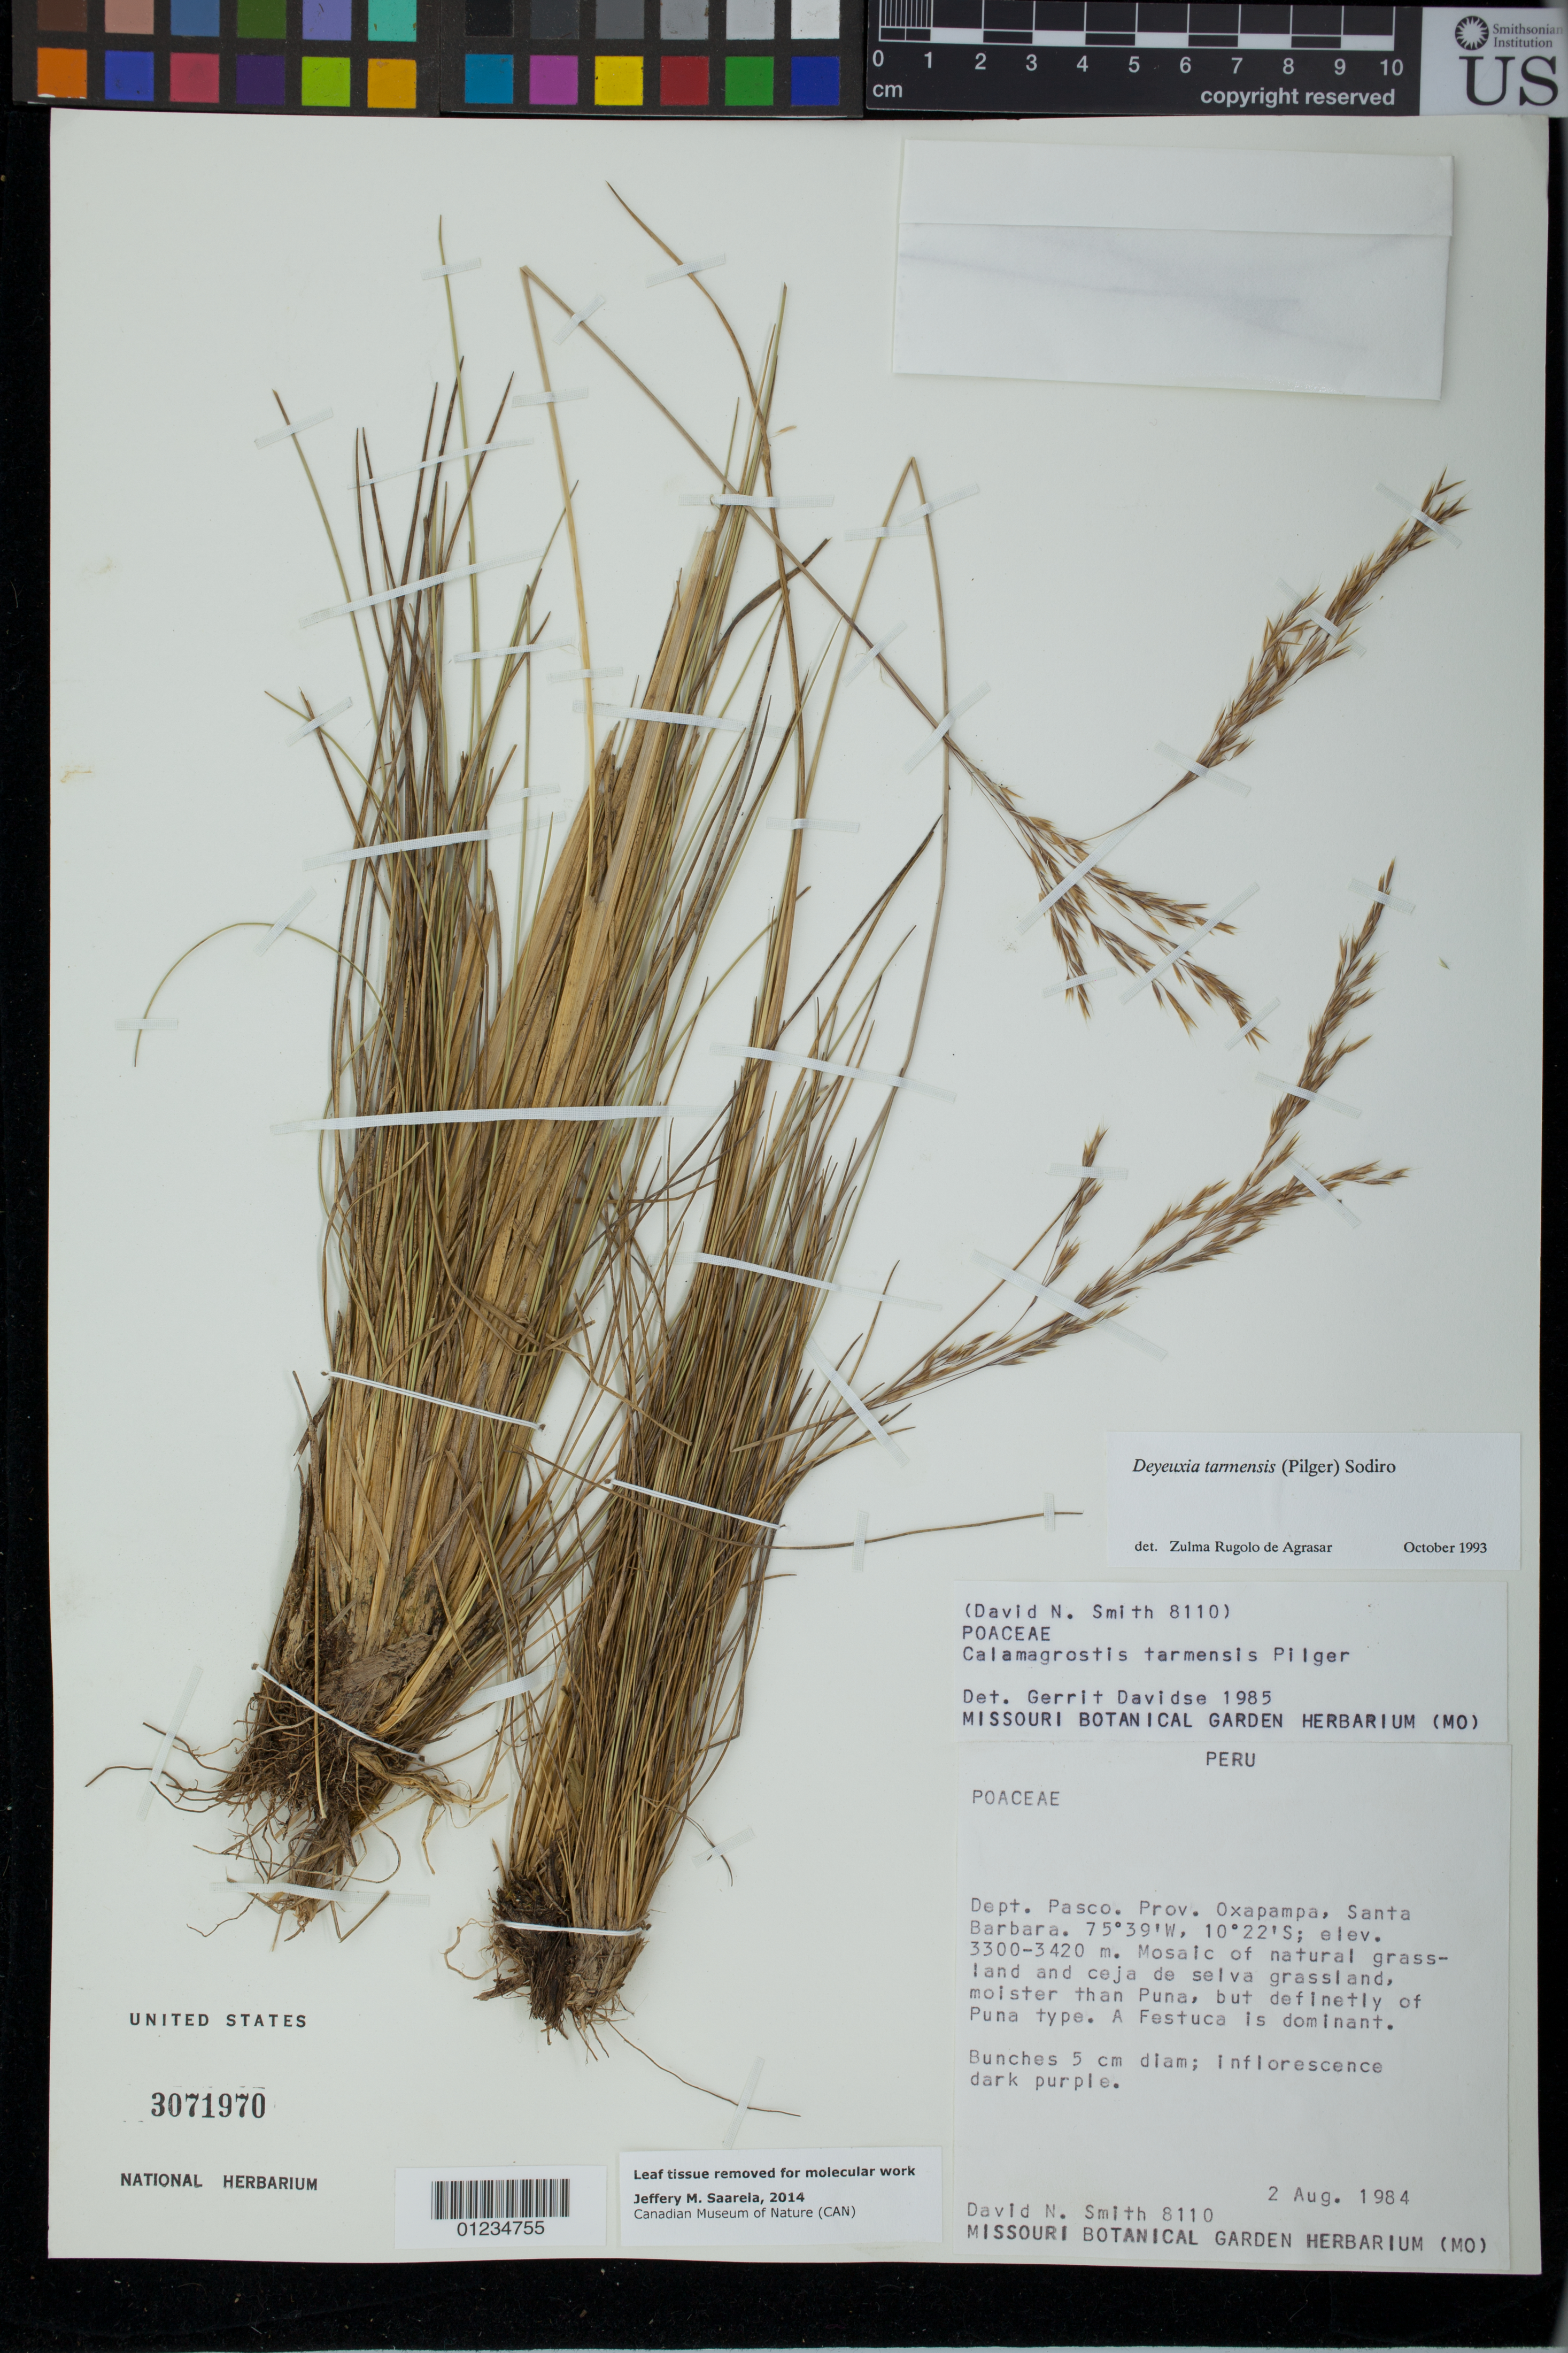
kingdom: Plantae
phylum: Tracheophyta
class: Liliopsida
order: Poales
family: Poaceae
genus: Cinnagrostis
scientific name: Cinnagrostis tarmensis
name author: (Pilg.) P.M. Peterson et al.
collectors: D. Smith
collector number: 8110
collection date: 1984-08-02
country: Peru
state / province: Pasco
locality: Oxapampa, Santa Barbara.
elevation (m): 3300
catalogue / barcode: US 3071970